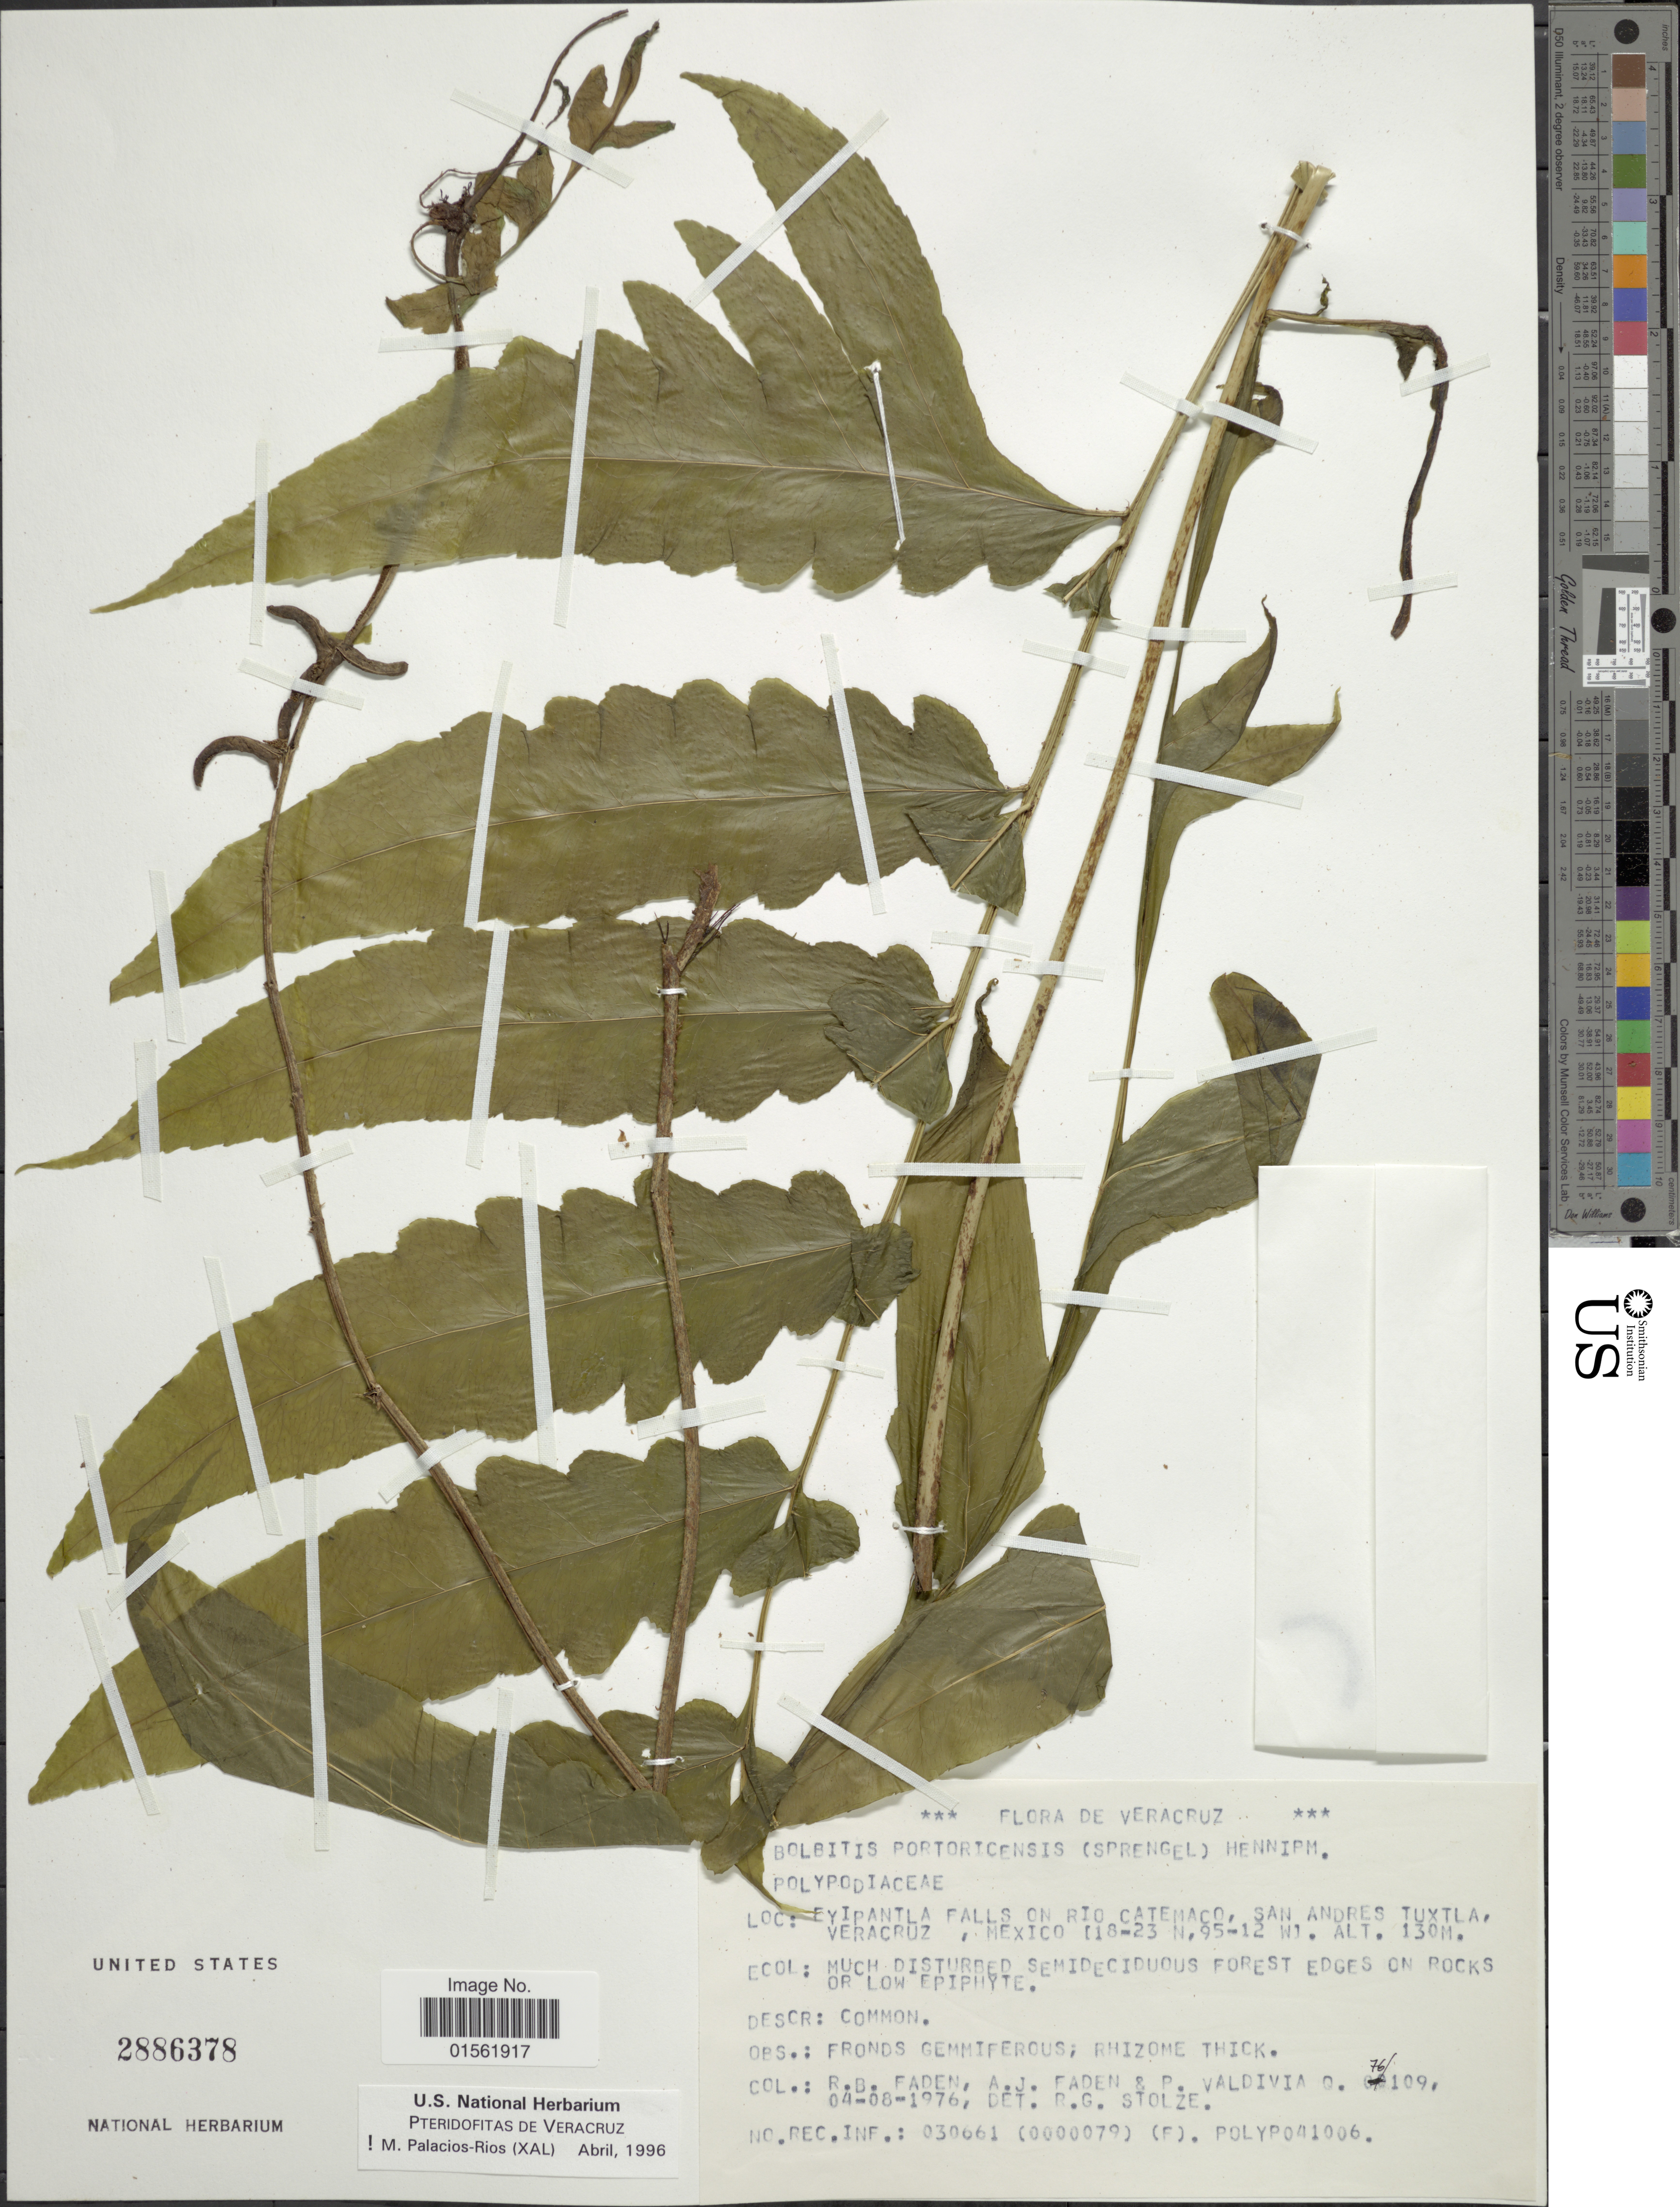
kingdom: Plantae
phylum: Tracheophyta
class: Polypodiopsida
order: Polypodiales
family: Dryopteridaceae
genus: Bolbitis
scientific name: Bolbitis portoricensis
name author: (Spreng.) Hennipman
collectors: R. B. Faden, A. J. Faden & P. E. Valdivia Q.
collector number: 76/109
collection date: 1976-08-04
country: Mexico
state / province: Veracruz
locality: Veracruz. Eyipantla Falls on Rio Catemaco, San Andres Tuxtla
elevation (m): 130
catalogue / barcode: US 2886378